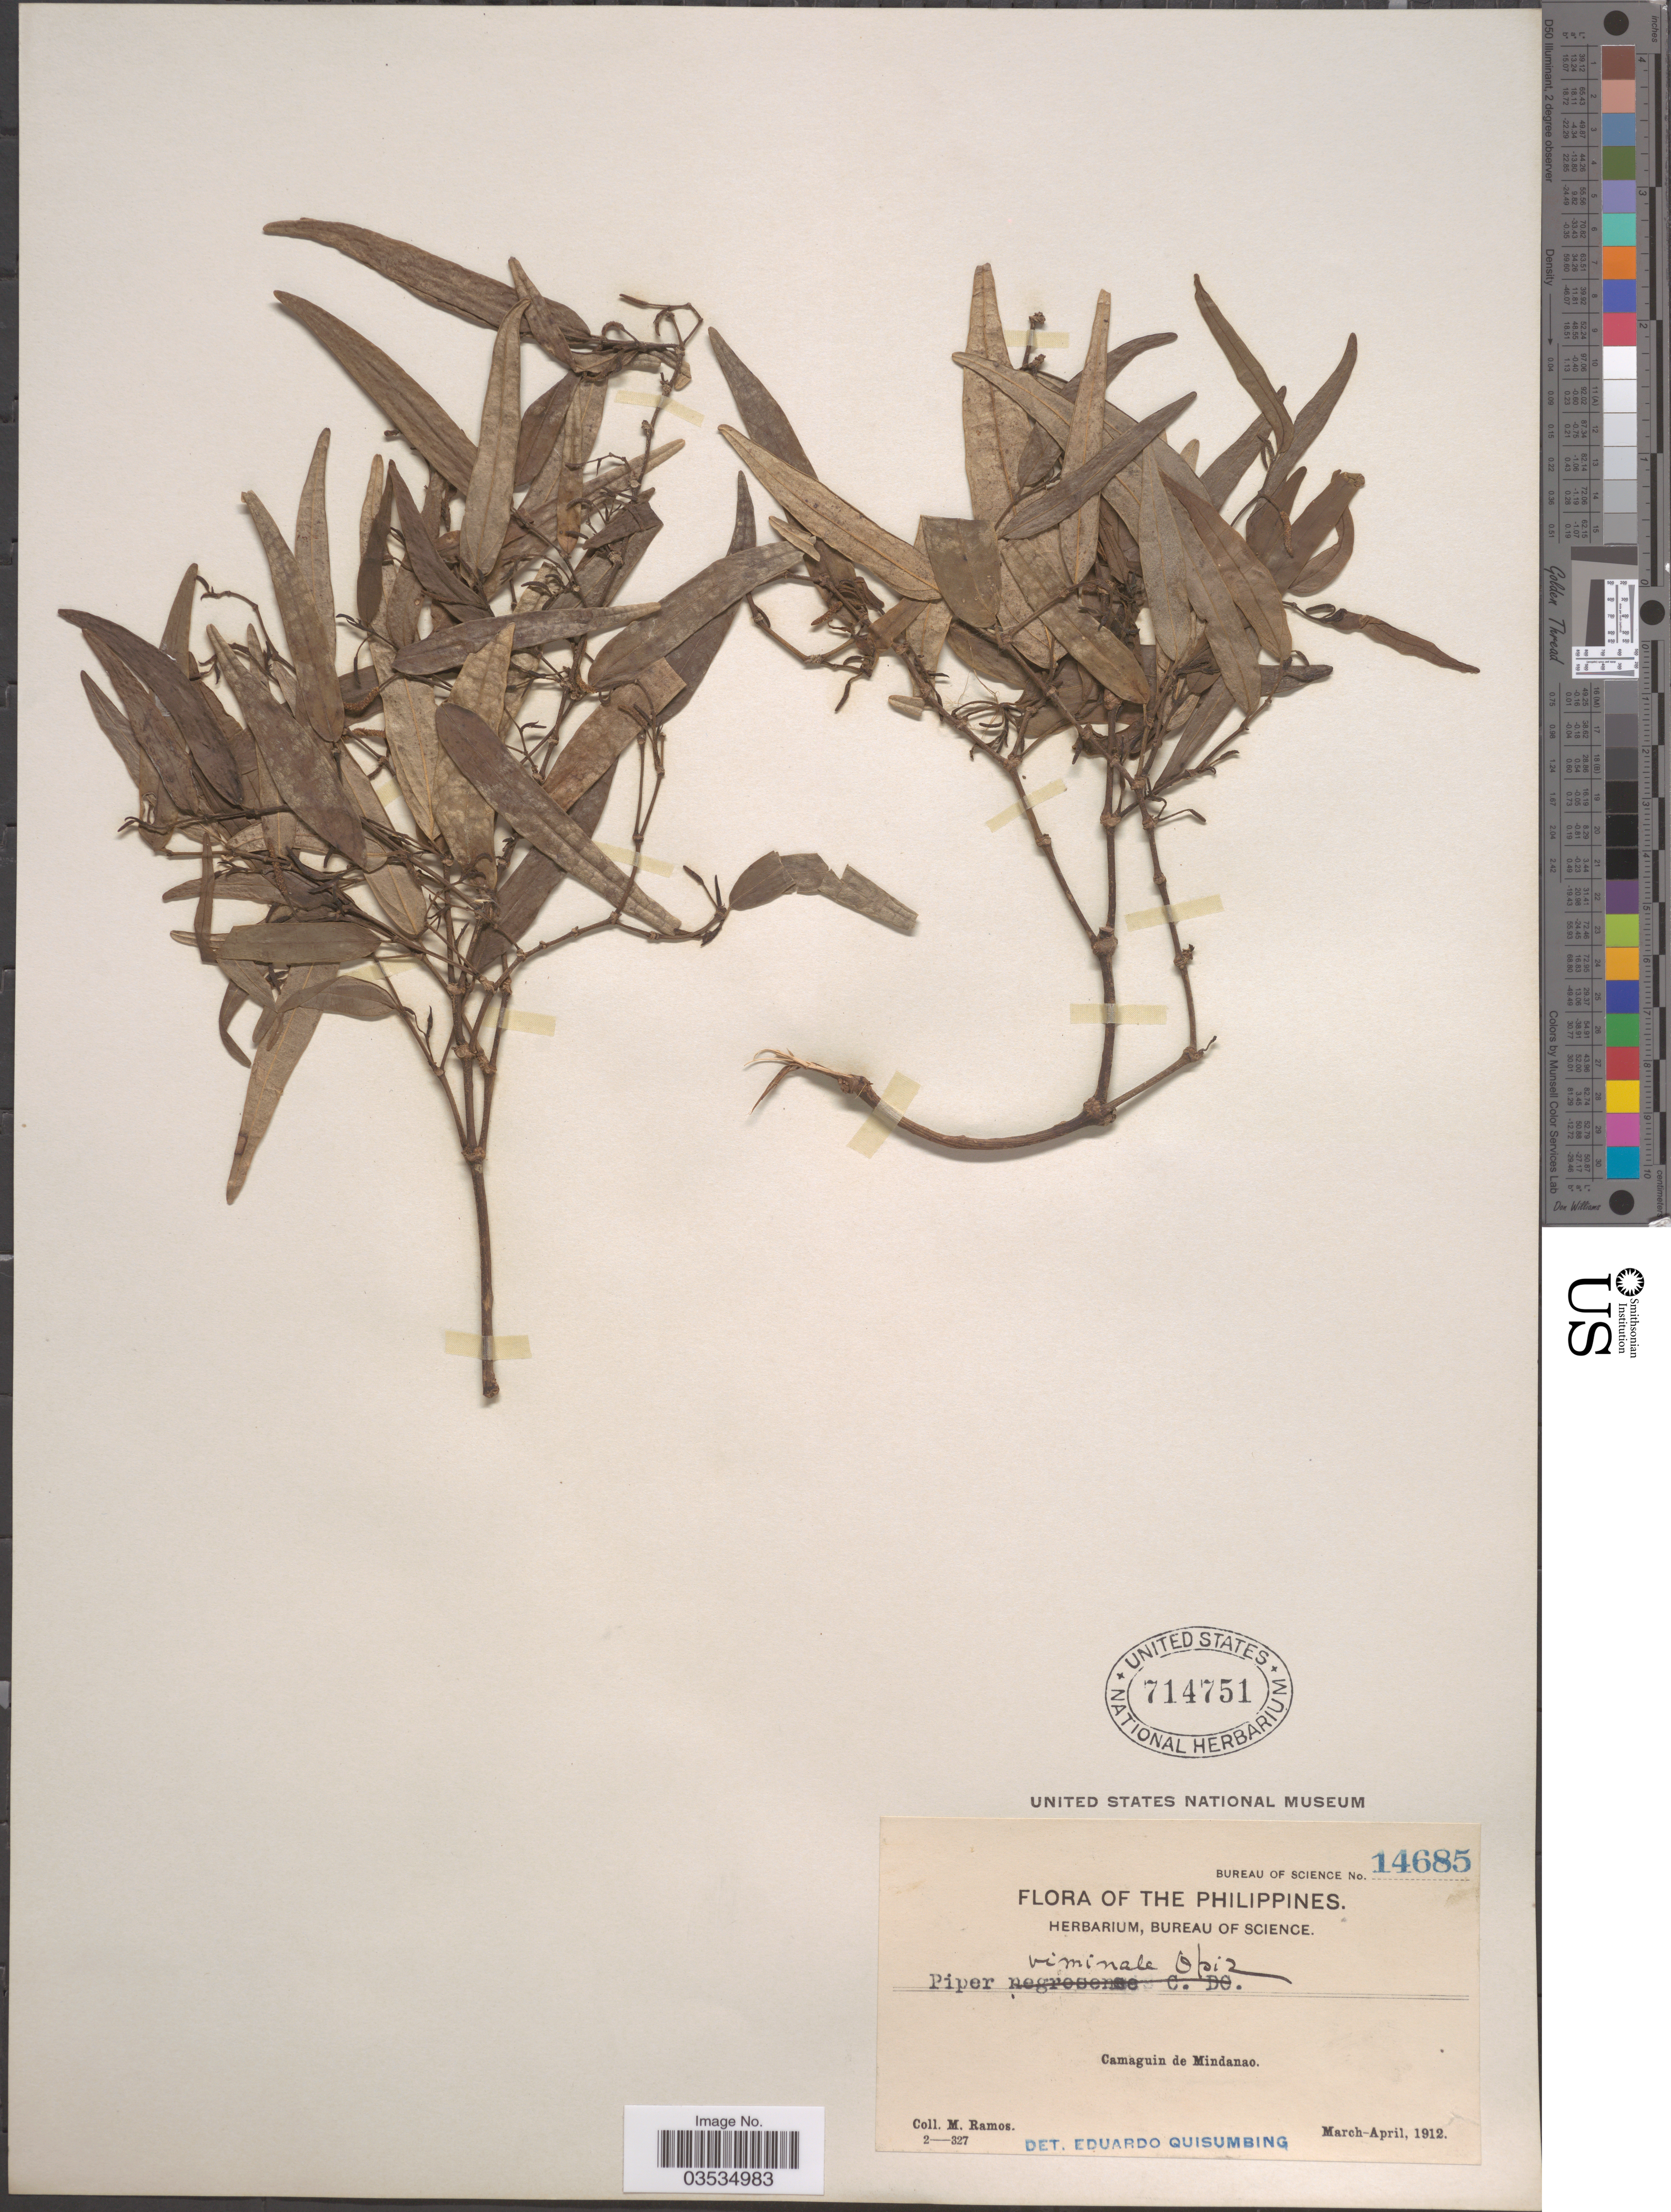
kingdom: Plantae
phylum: Tracheophyta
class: Magnoliopsida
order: Piperales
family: Piperaceae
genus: Piper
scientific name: Piper viminale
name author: Opiz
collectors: M. Ramos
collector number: Bureau of Science 14685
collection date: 1912-03/1912-04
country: Philippines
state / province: Northern Mindanao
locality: Camaguin de Mindanao.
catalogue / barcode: US 714751